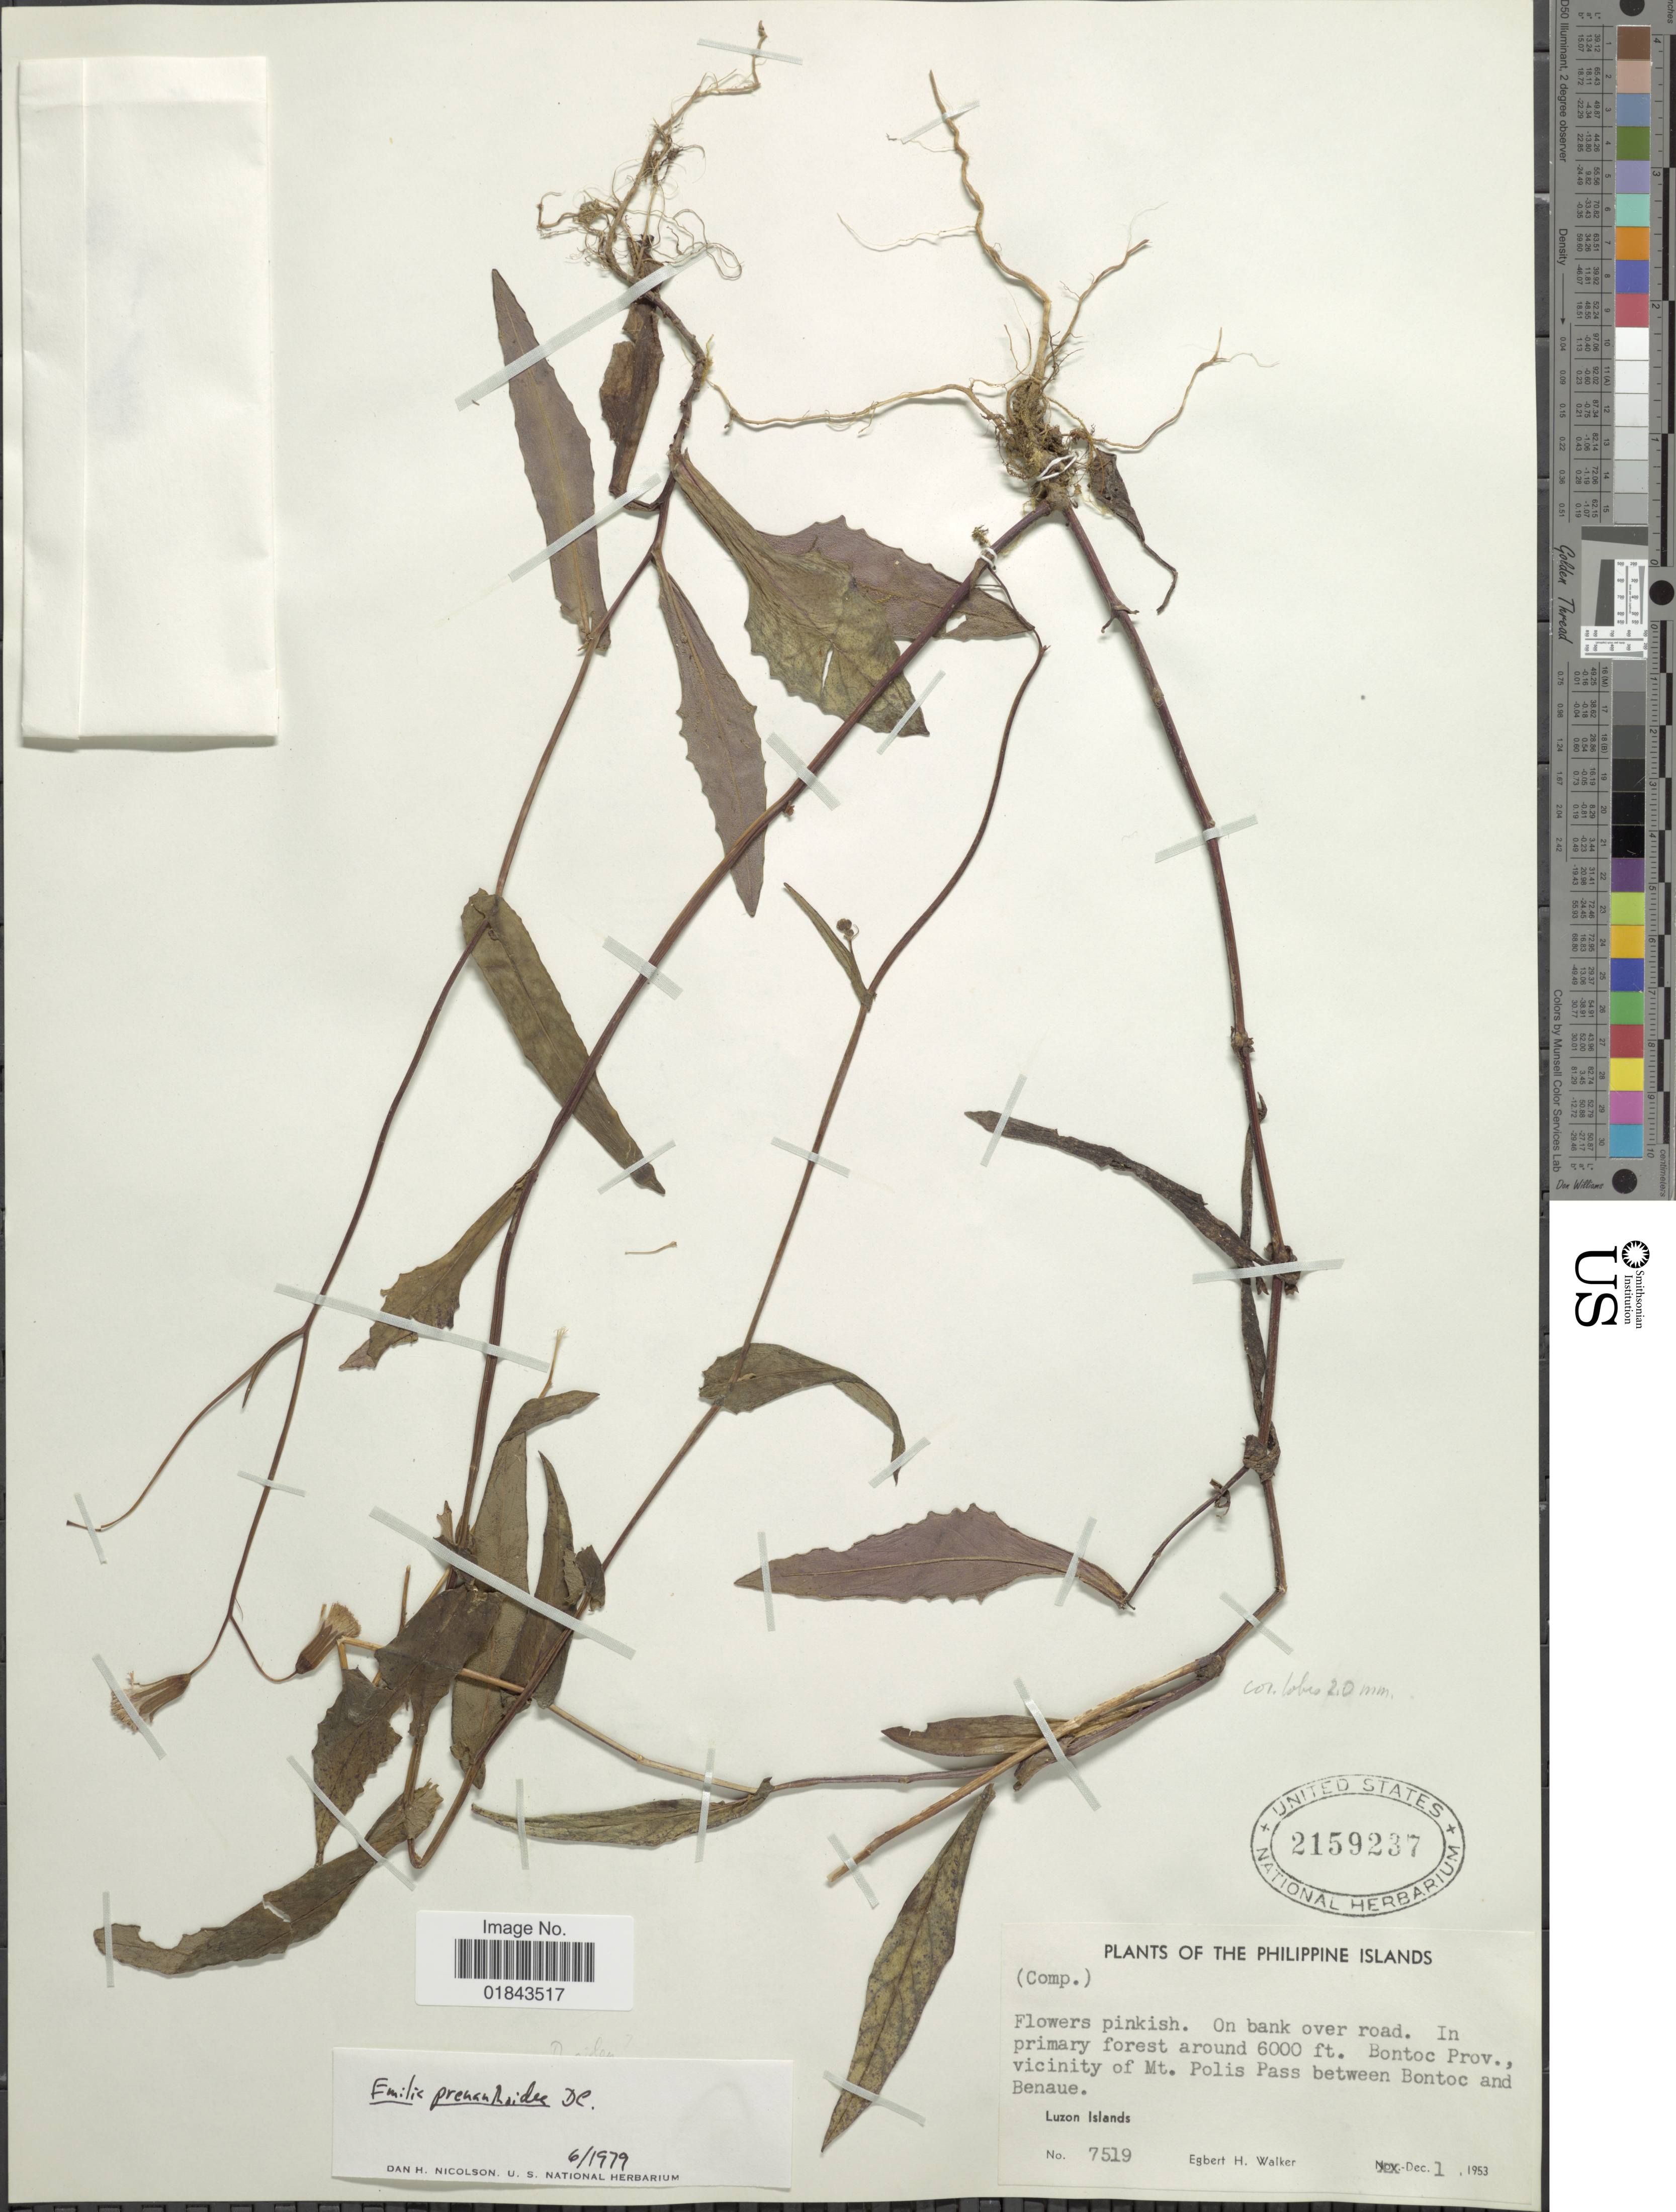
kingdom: Plantae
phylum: Tracheophyta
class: Magnoliopsida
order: Asterales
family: Asteraceae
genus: Emilia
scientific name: Emilia prenanthoidea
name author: DC.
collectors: E. H. Walker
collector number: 7519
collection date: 1953-12-01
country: Philippines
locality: The Philippine Islands, Bontoc Prov., vicinity of Mt. Polis Pass between Bontoc and Benaue, Luzon Islands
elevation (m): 1829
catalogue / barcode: US 2159237